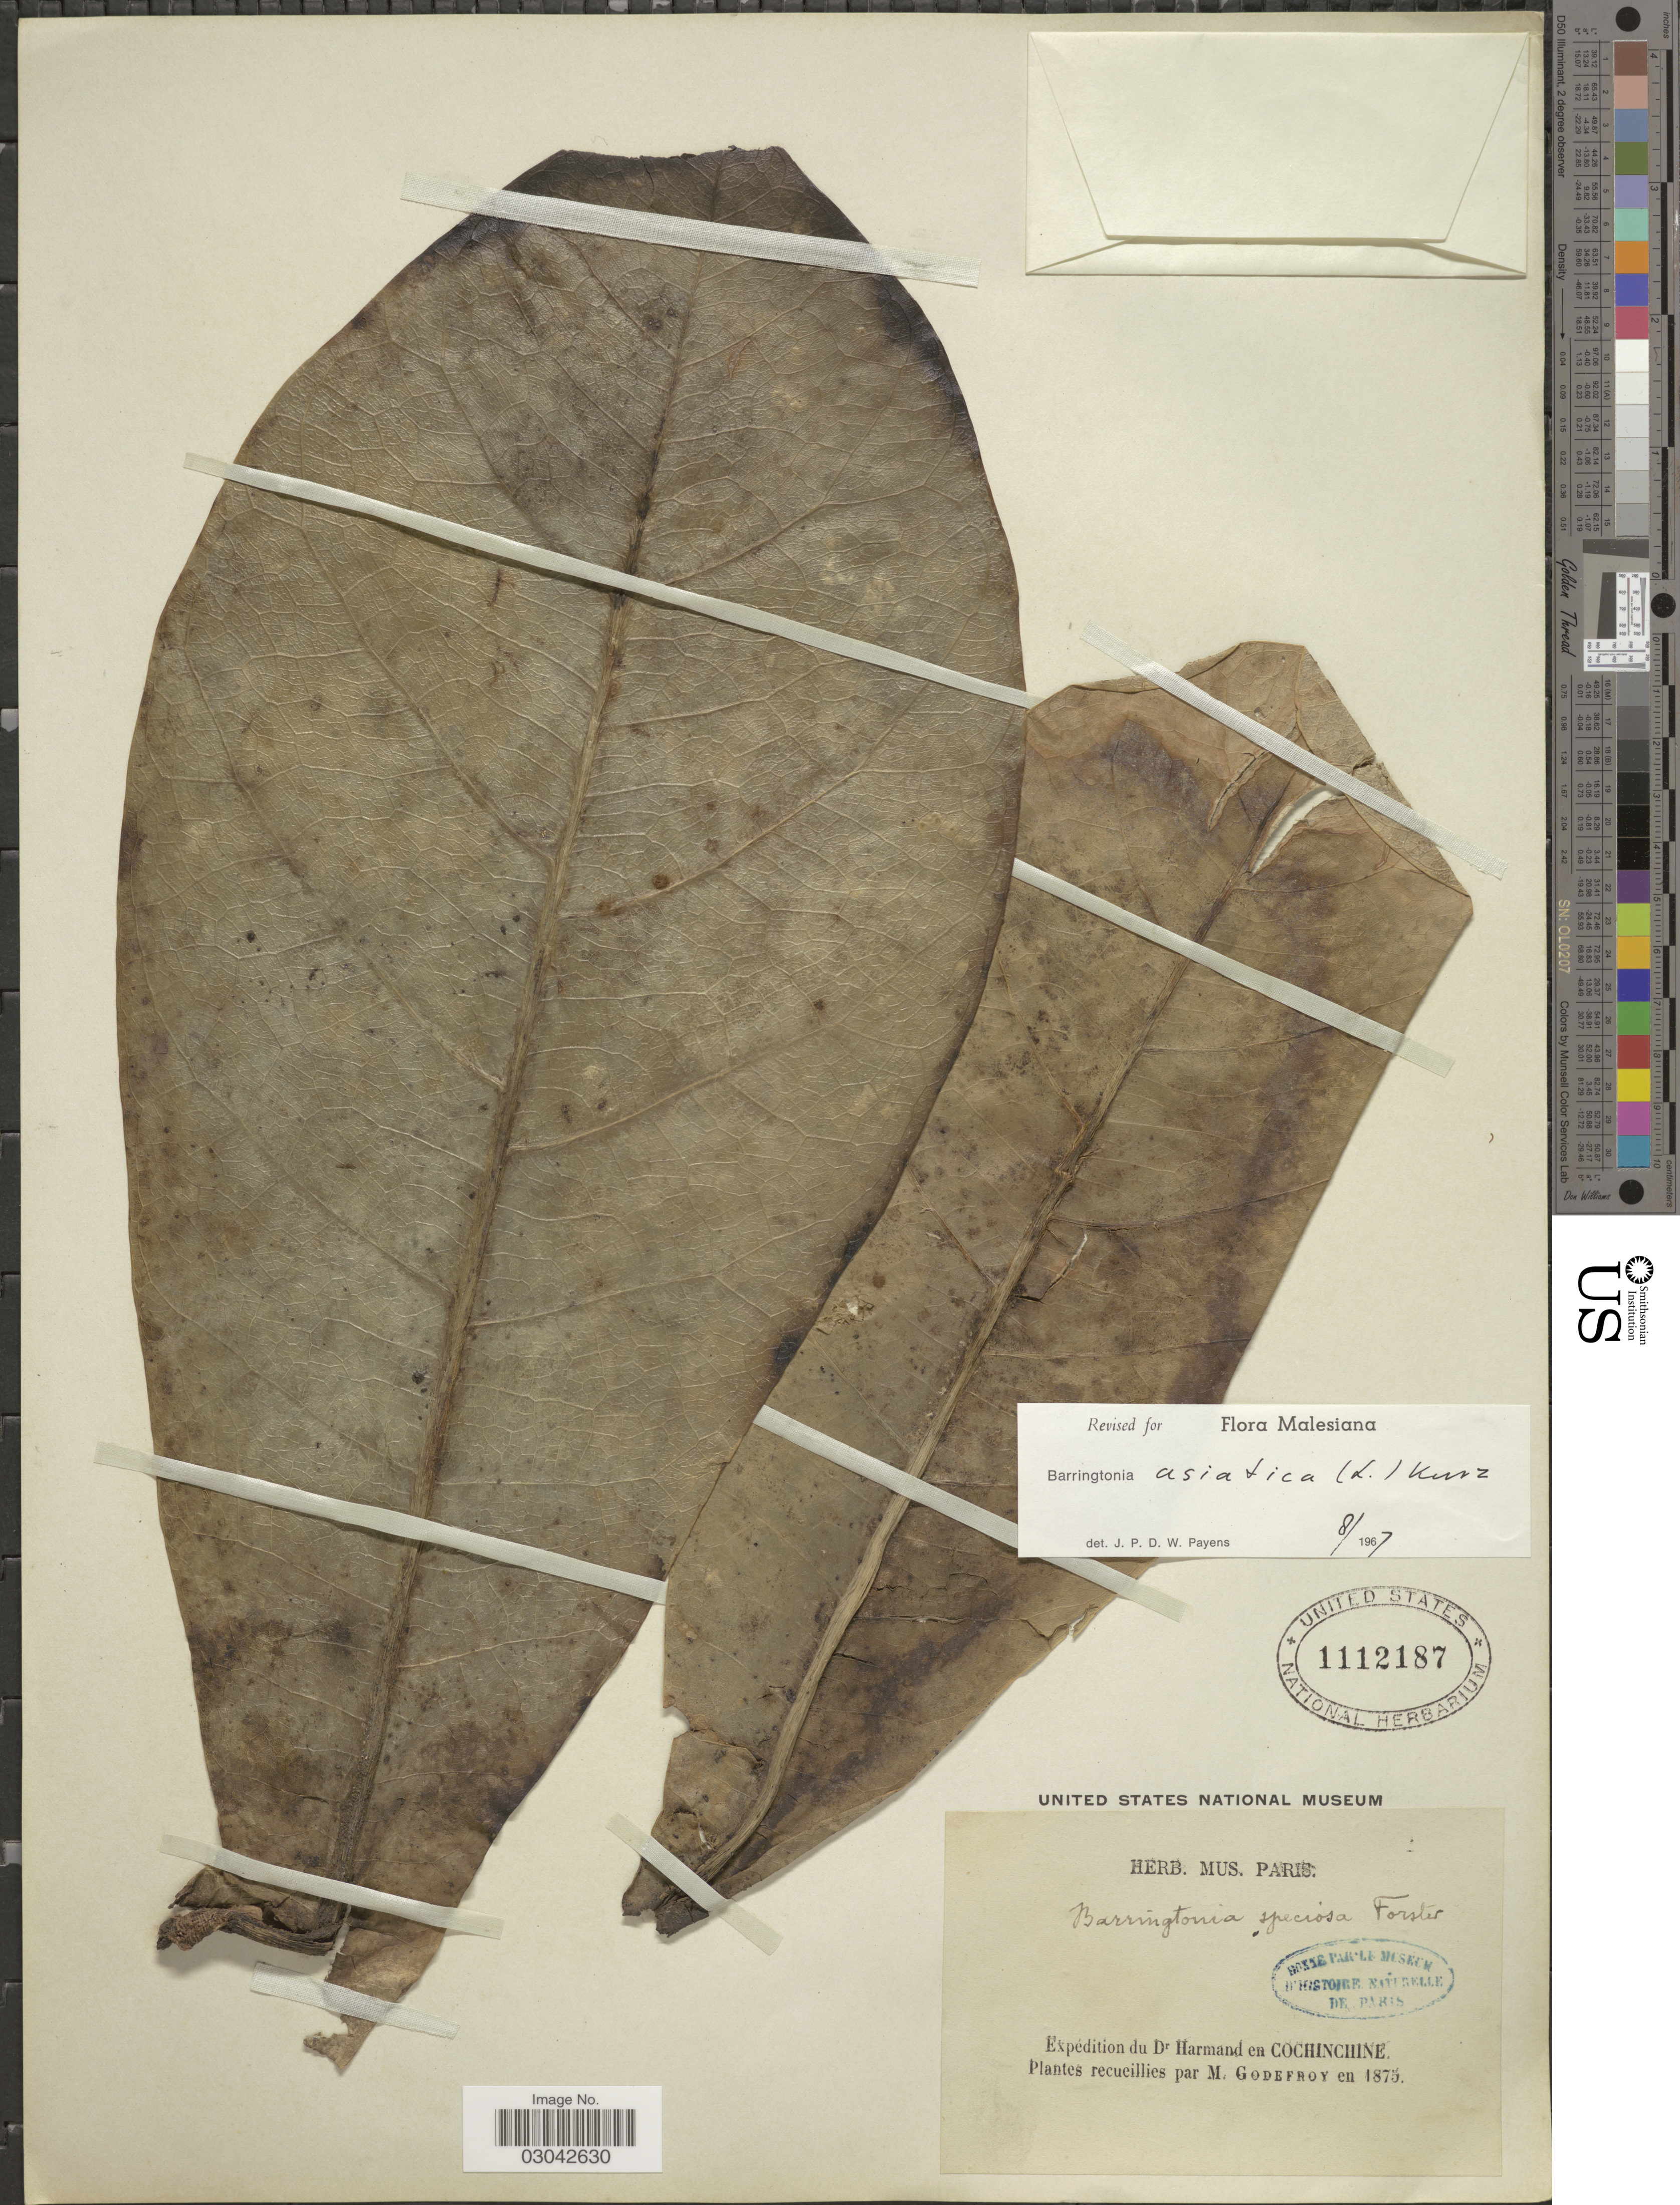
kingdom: Plantae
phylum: Tracheophyta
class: Magnoliopsida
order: Ericales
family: Lecythidaceae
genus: Barringtonia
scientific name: Barringtonia asiatica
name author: (L.) Kurz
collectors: M. Godefroy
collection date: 1875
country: Vietnam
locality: Cochinchine.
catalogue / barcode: US 1112187